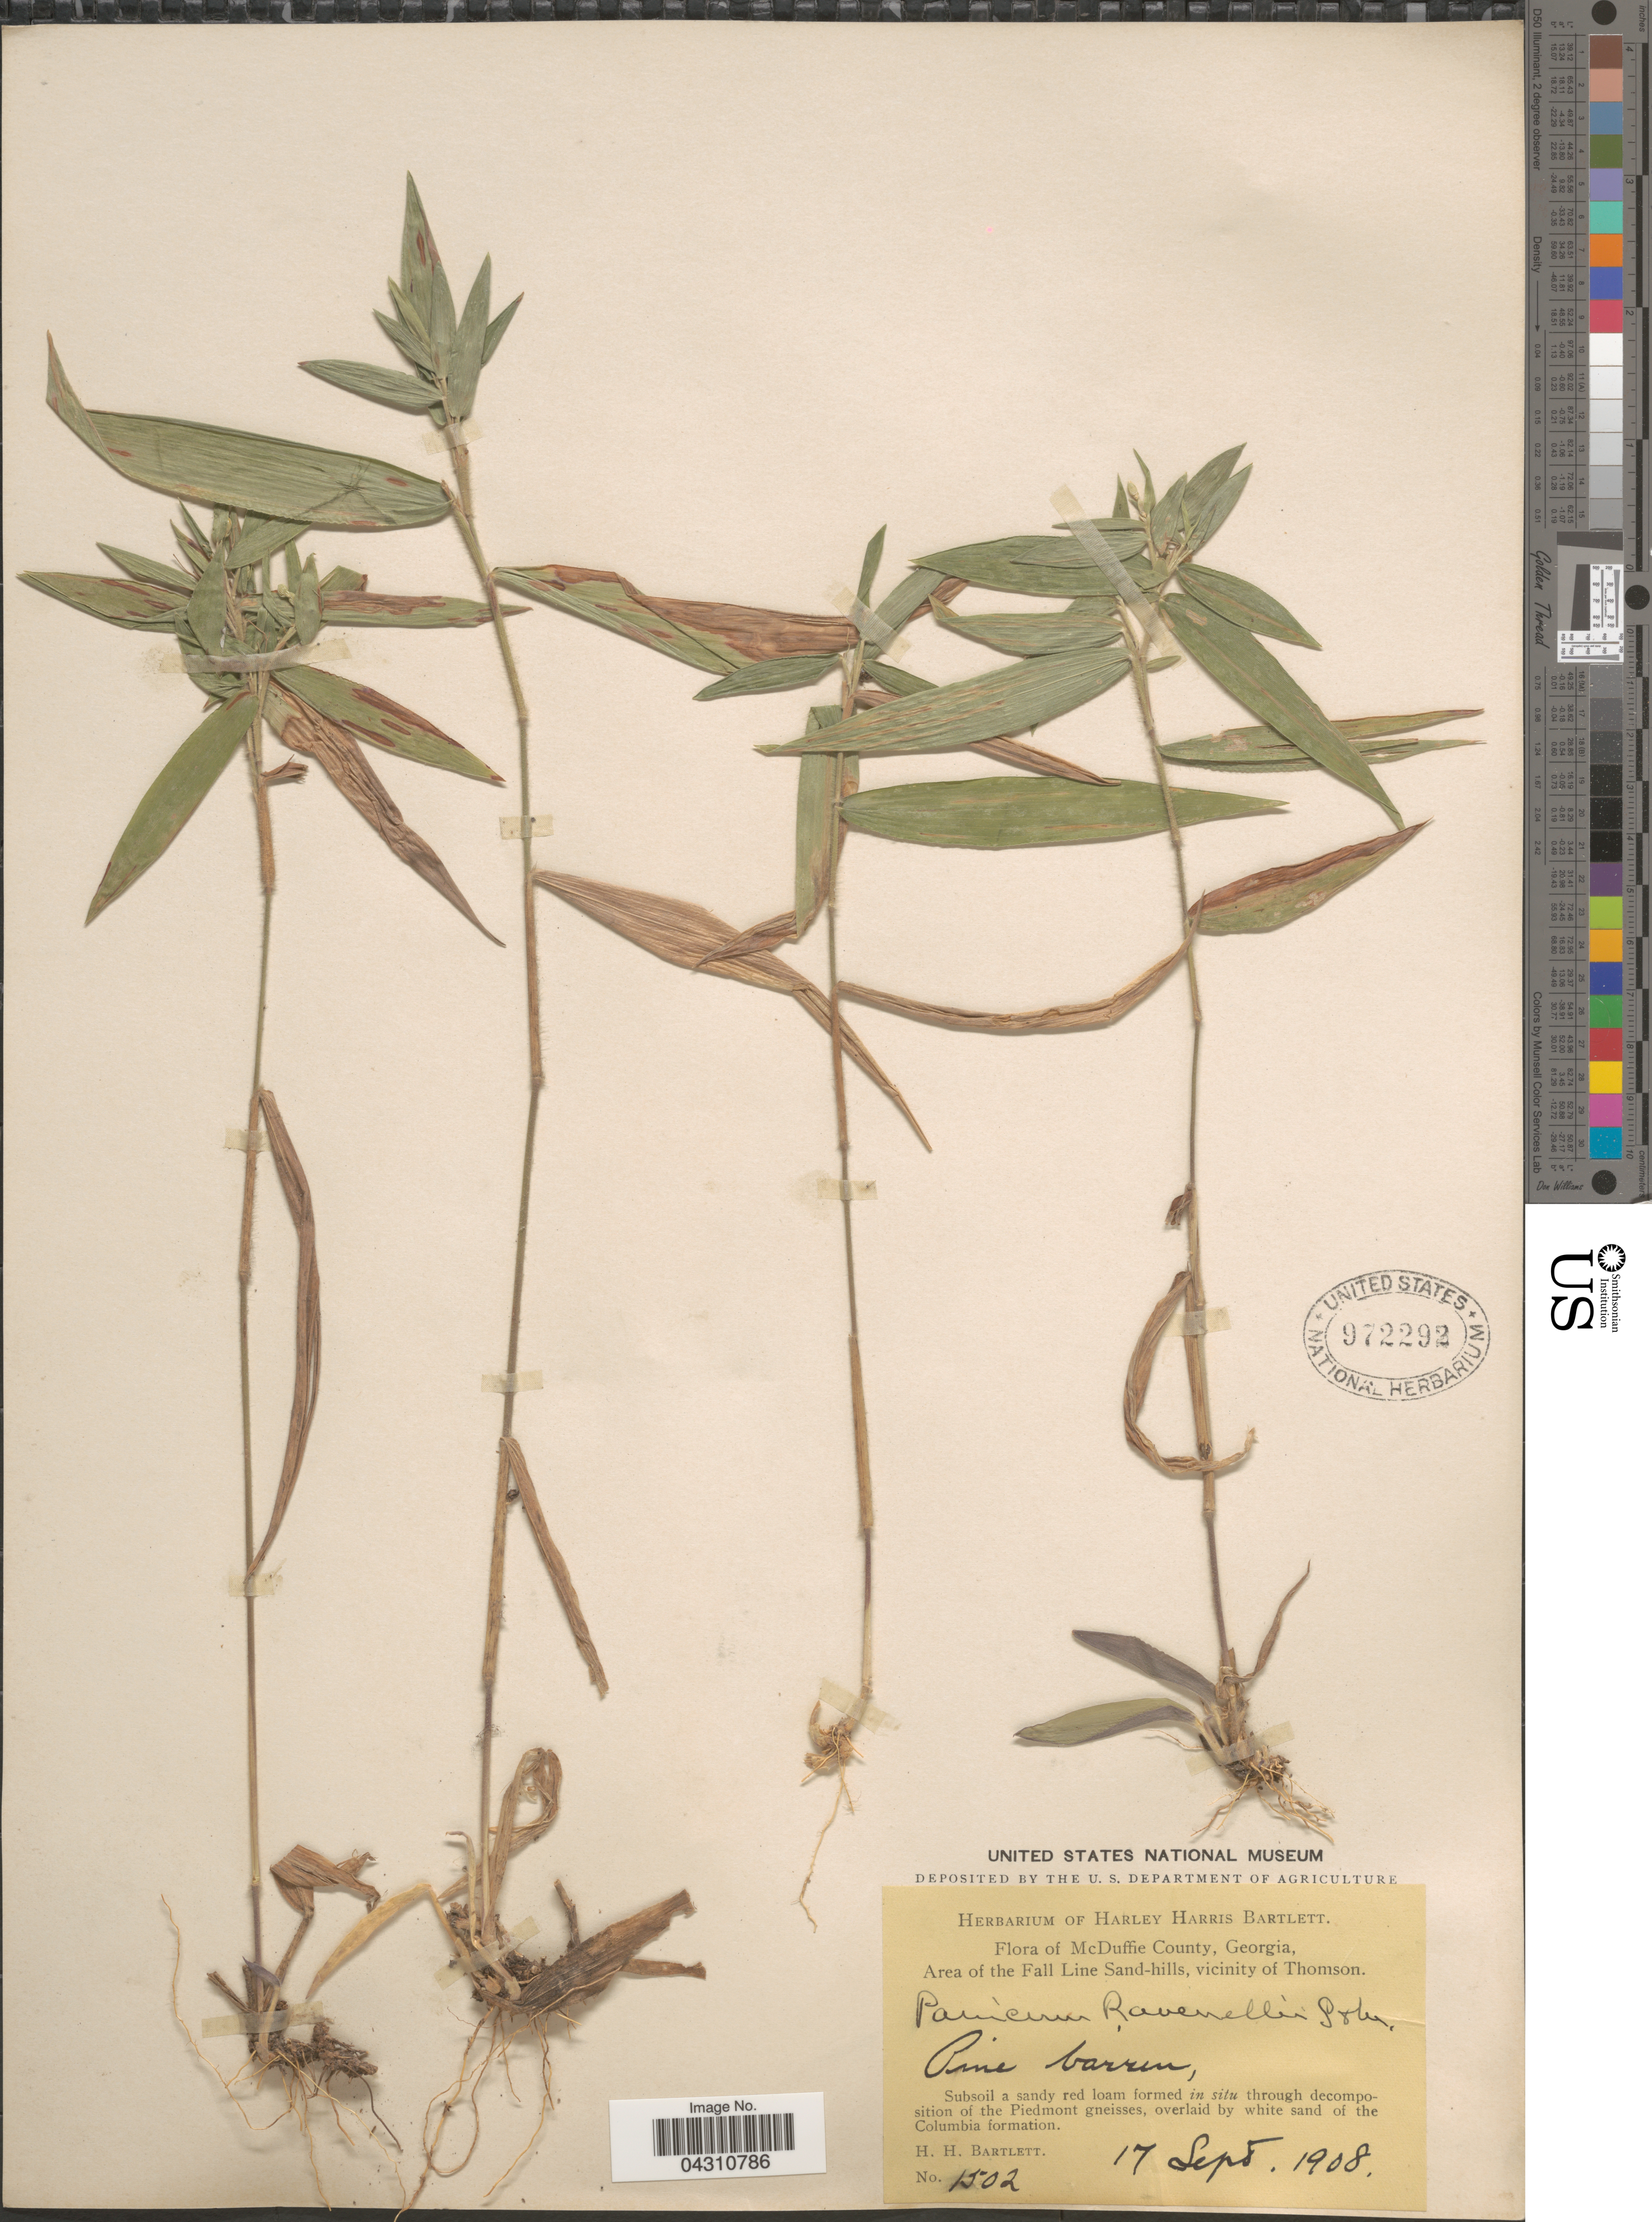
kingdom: Plantae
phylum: Tracheophyta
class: Liliopsida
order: Poales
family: Poaceae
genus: Dichanthelium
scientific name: Dichanthelium ravenelii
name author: (Scribn. & Merr.) Gould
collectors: H. H. Bartlett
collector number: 1502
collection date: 1908-09-17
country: United States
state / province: Georgia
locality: McDuffie County. Area of the Fall Line Sand-hills, vicinity of Thomson. Through decomposition of the Piedmont gneisses, overlaid by white sand of the Columbia formation [unsure placement].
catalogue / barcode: US 972292